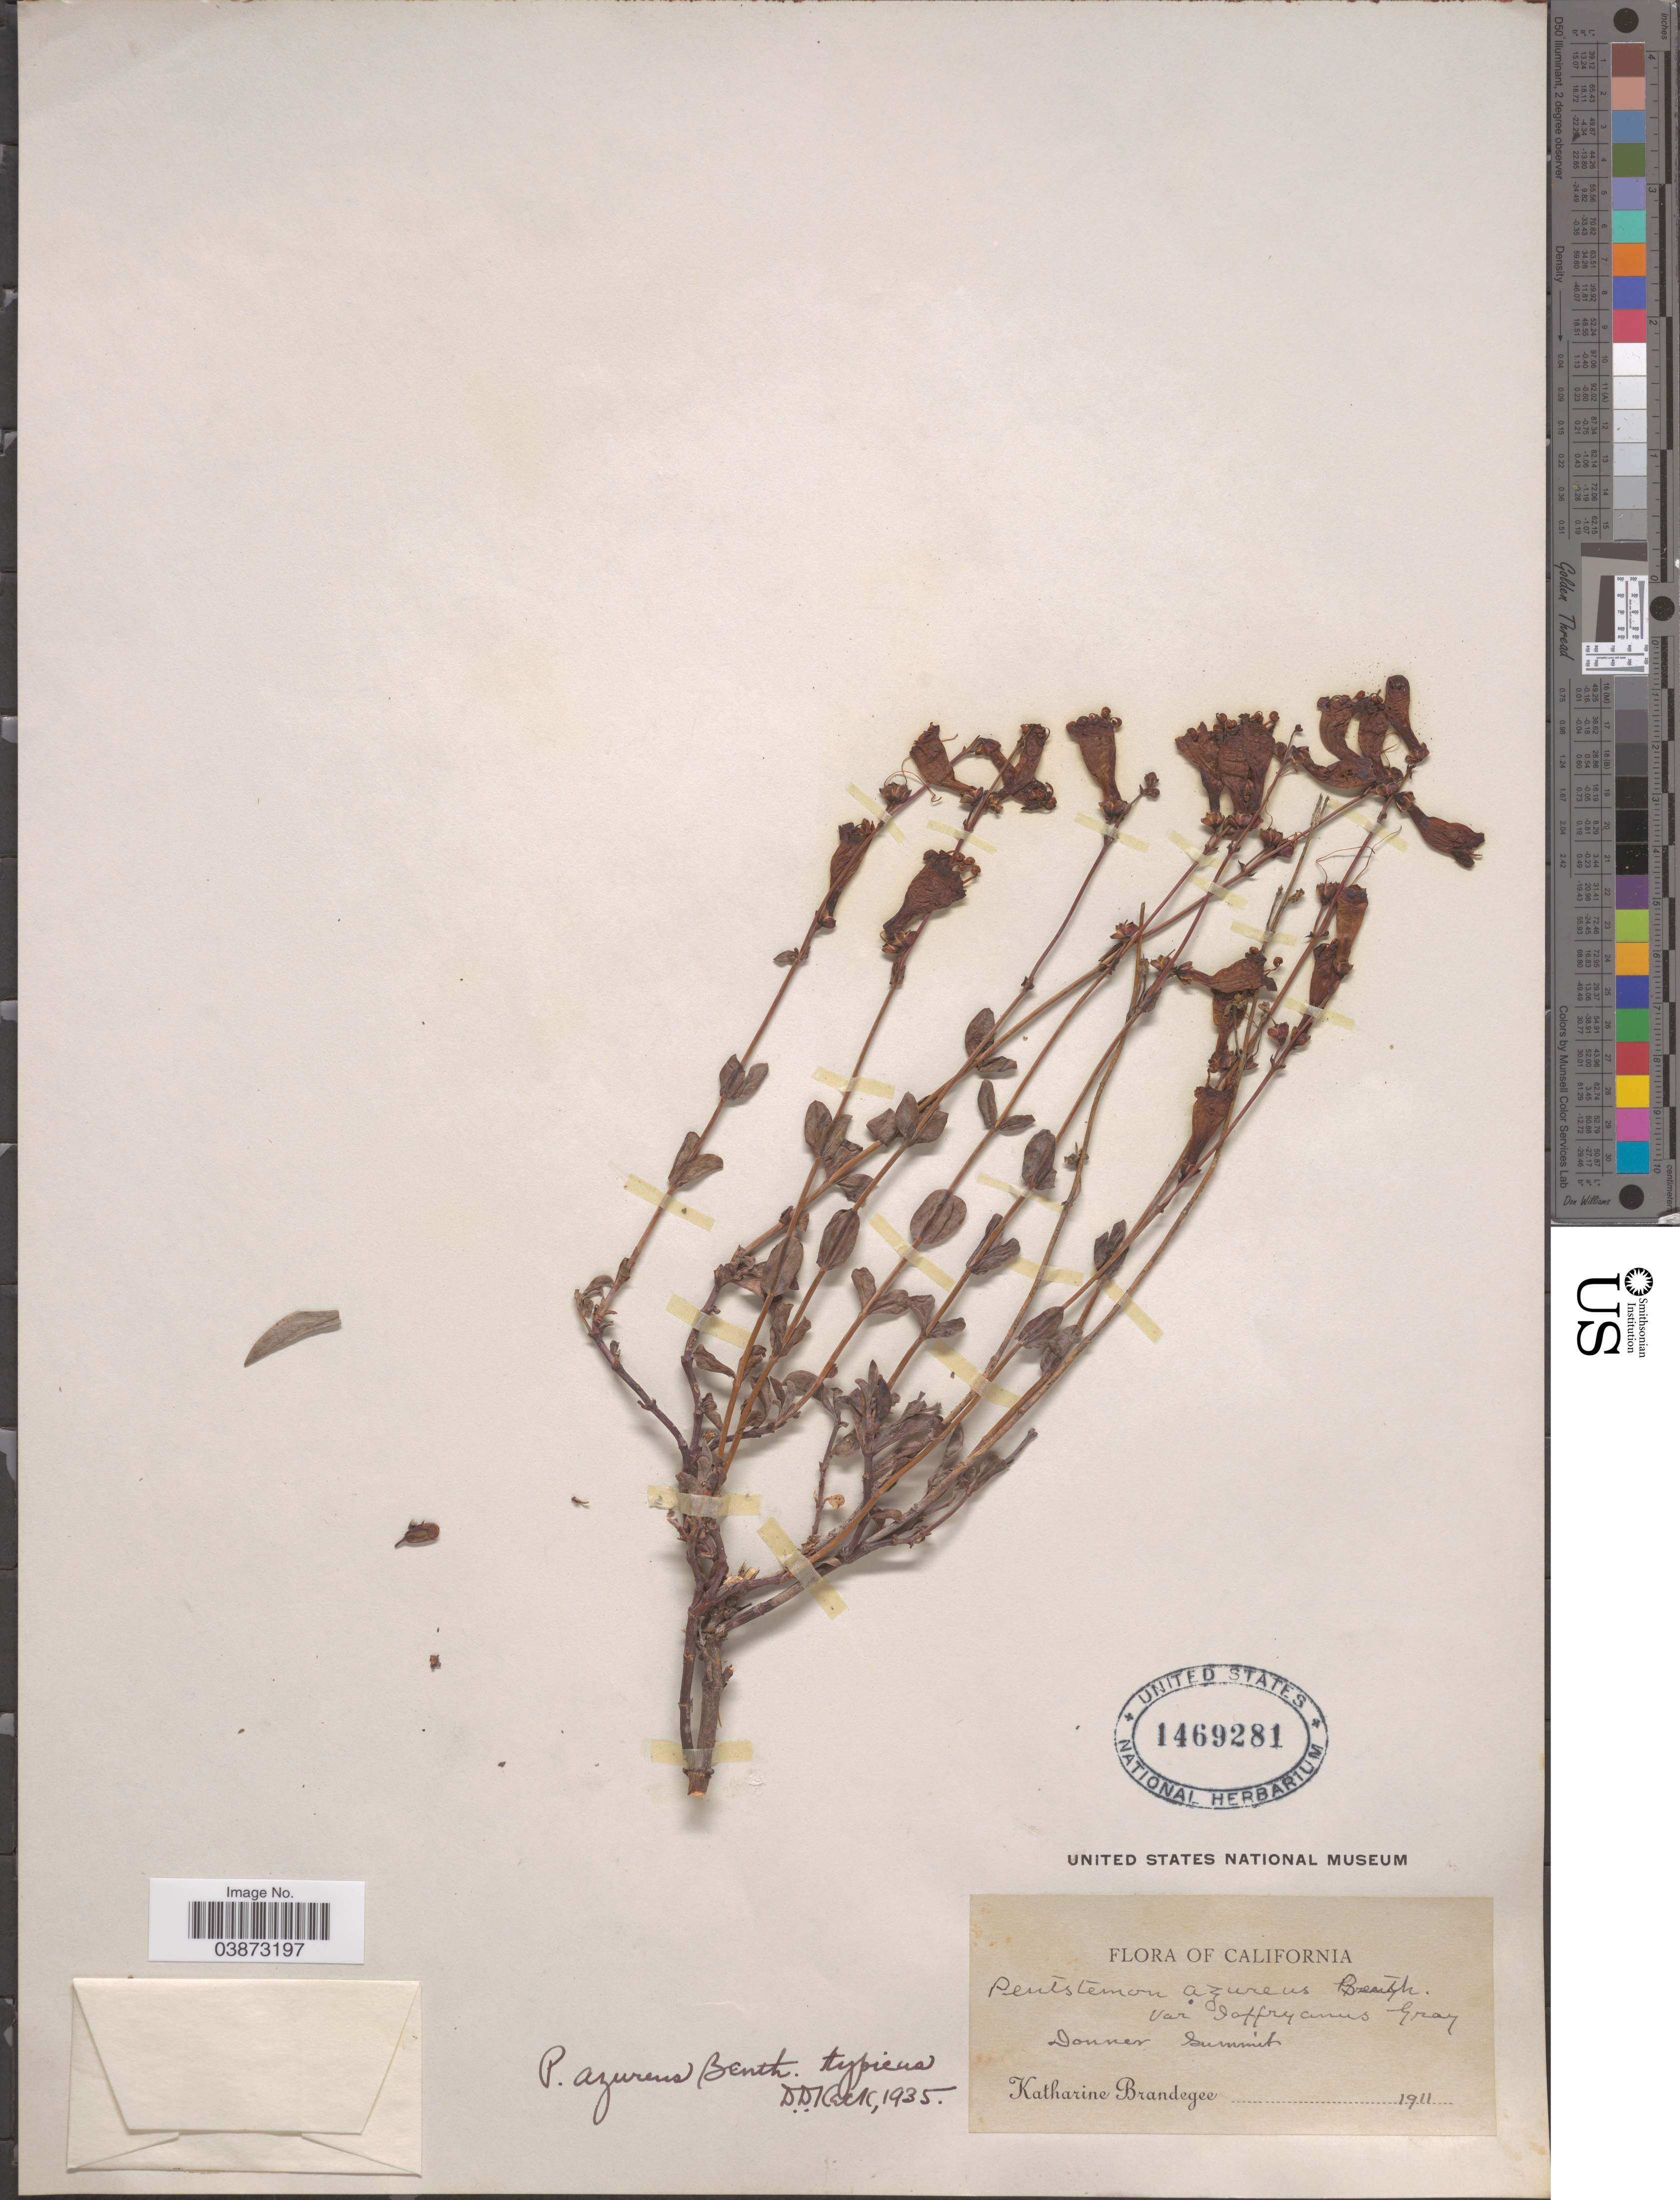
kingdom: Plantae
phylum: Tracheophyta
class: Magnoliopsida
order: Lamiales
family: Plantaginaceae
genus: Penstemon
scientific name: Penstemon azureus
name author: Benth.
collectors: M. K. Brandegee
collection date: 1911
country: United States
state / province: California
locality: Donner Summit.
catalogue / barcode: US 1469281